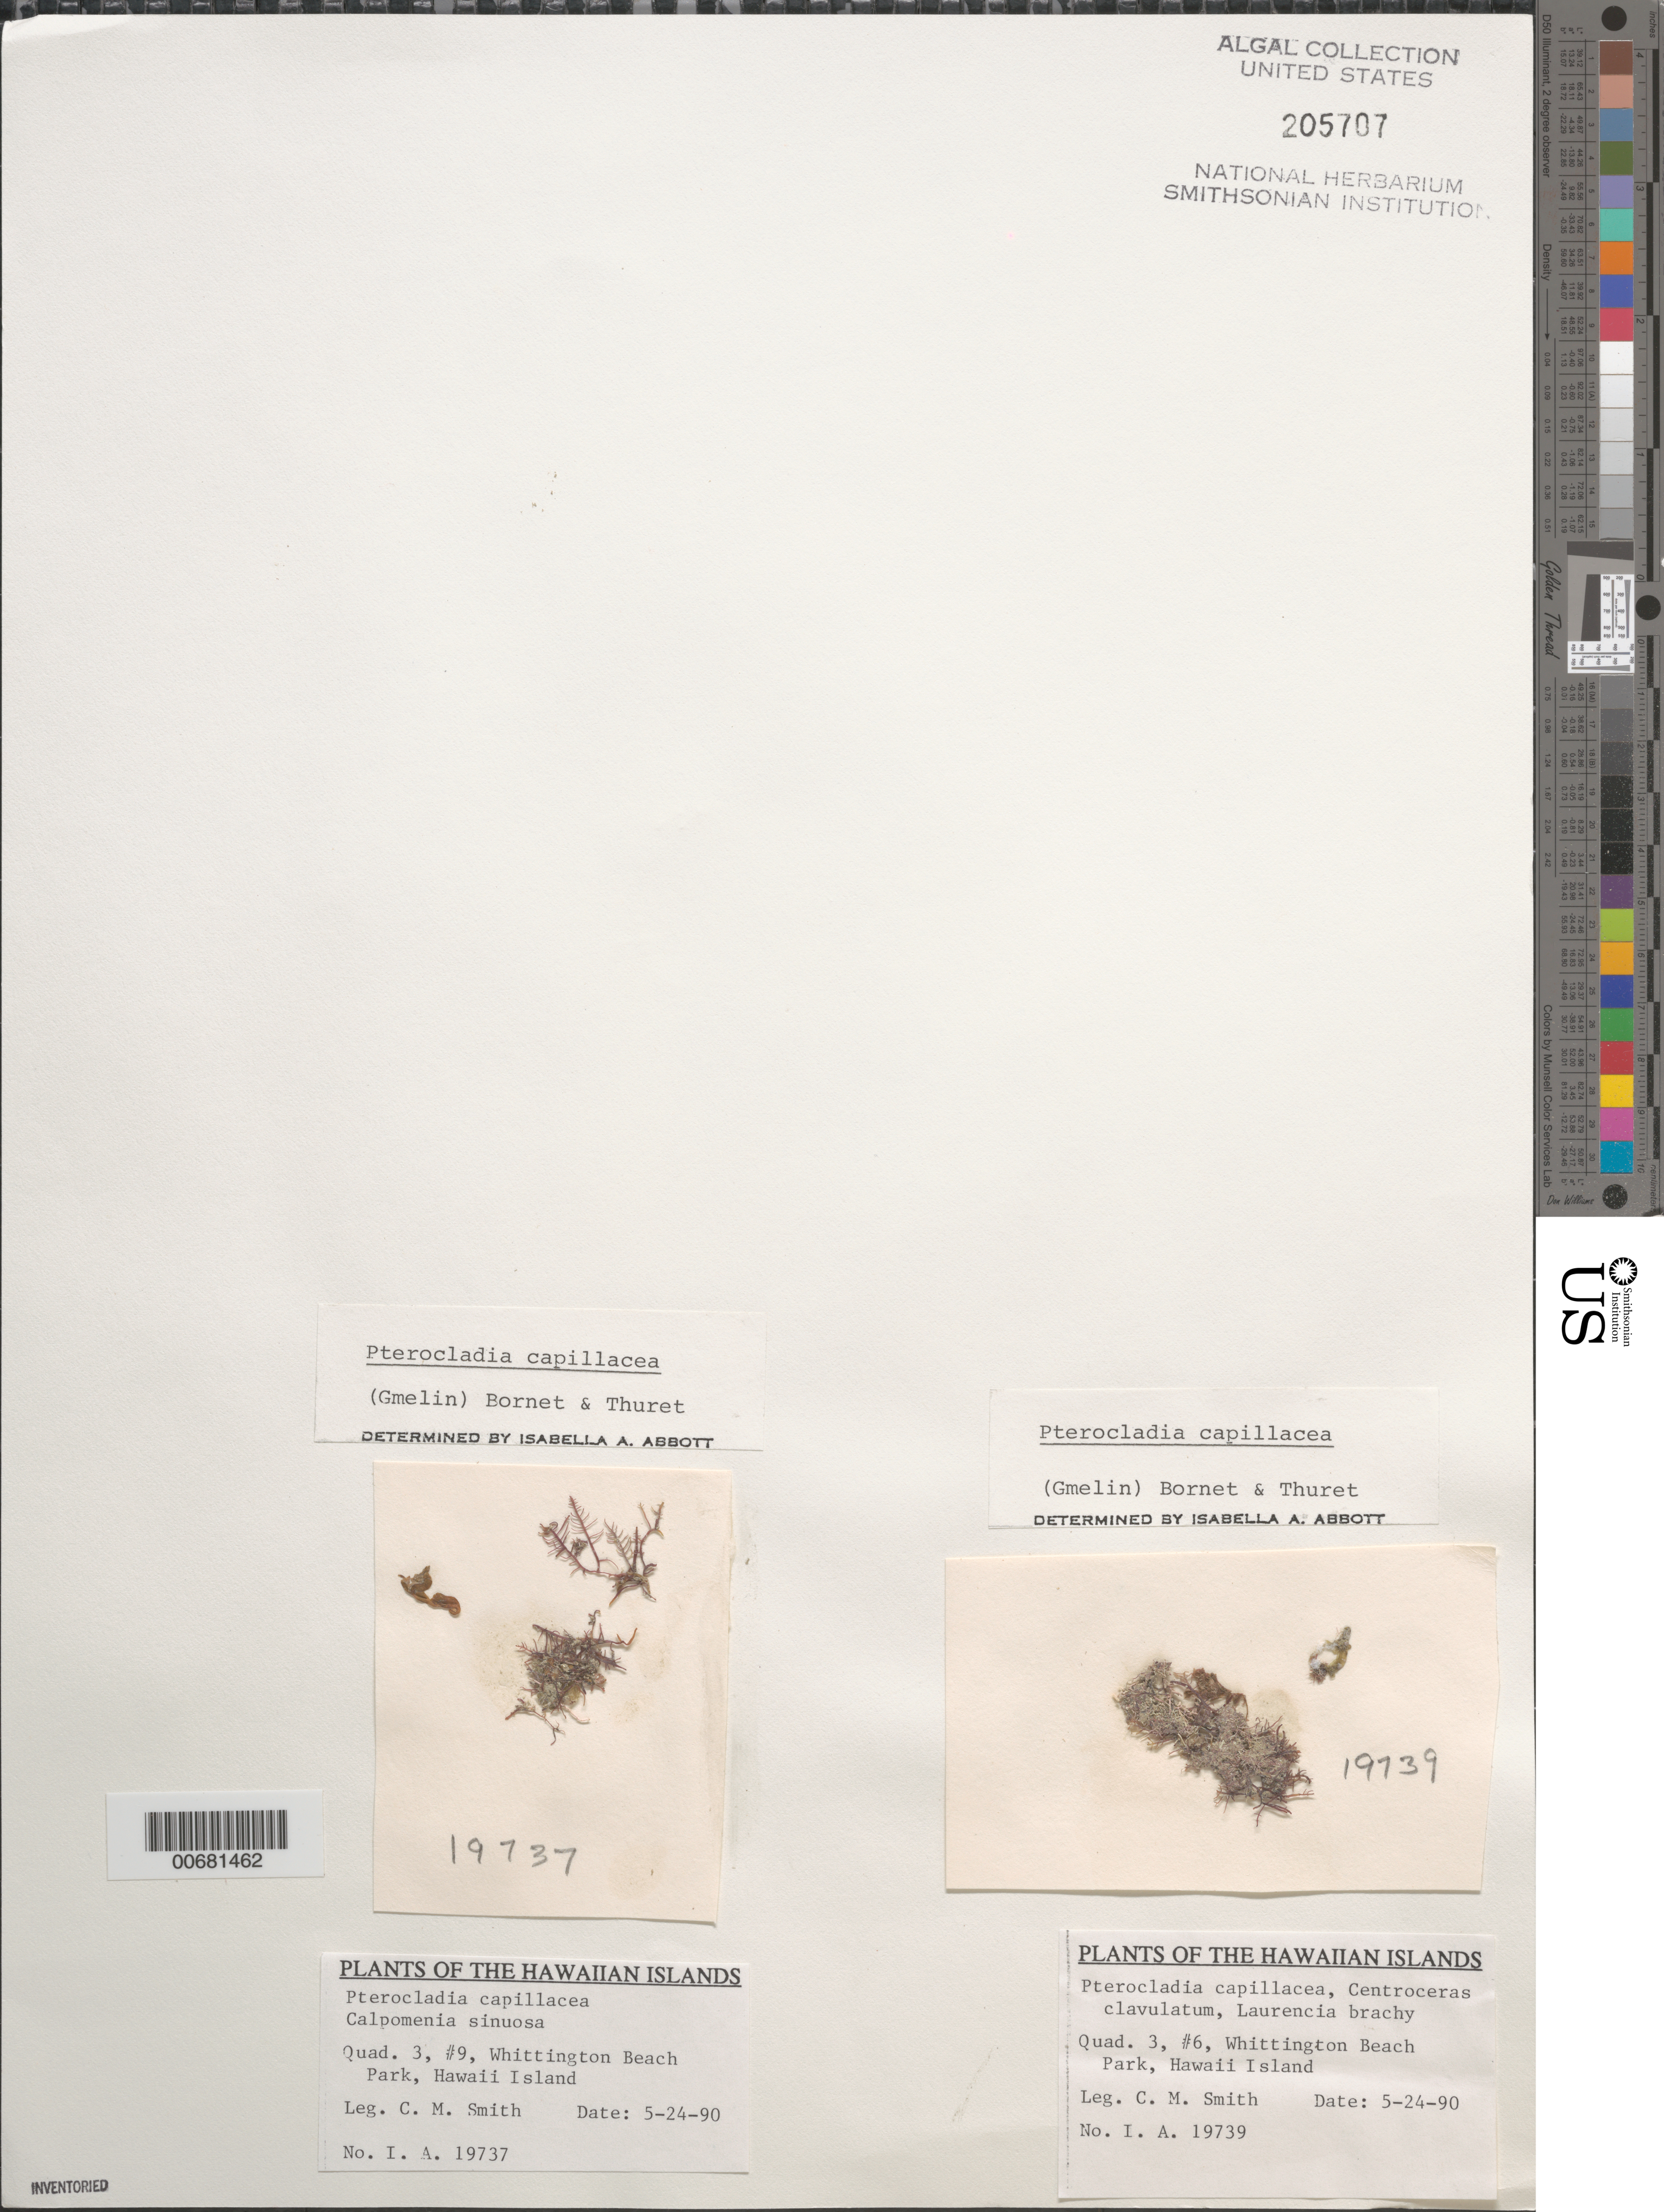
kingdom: Plantae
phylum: Rhodophyta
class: Florideophyceae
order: Gelidiales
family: Pterocladiaceae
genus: Pterocladiella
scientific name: Pterocladiella capillacea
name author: (S.G. Gmel.) Santelices & Hommers.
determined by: Algae name updating Project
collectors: C. M. Smith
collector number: IAA 19737 & IAA 19739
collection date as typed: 24 May 1990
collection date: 1990-05-24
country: United States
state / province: Hawaii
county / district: Hawaii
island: Hawaii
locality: Whittington Beach Park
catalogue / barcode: US 205707